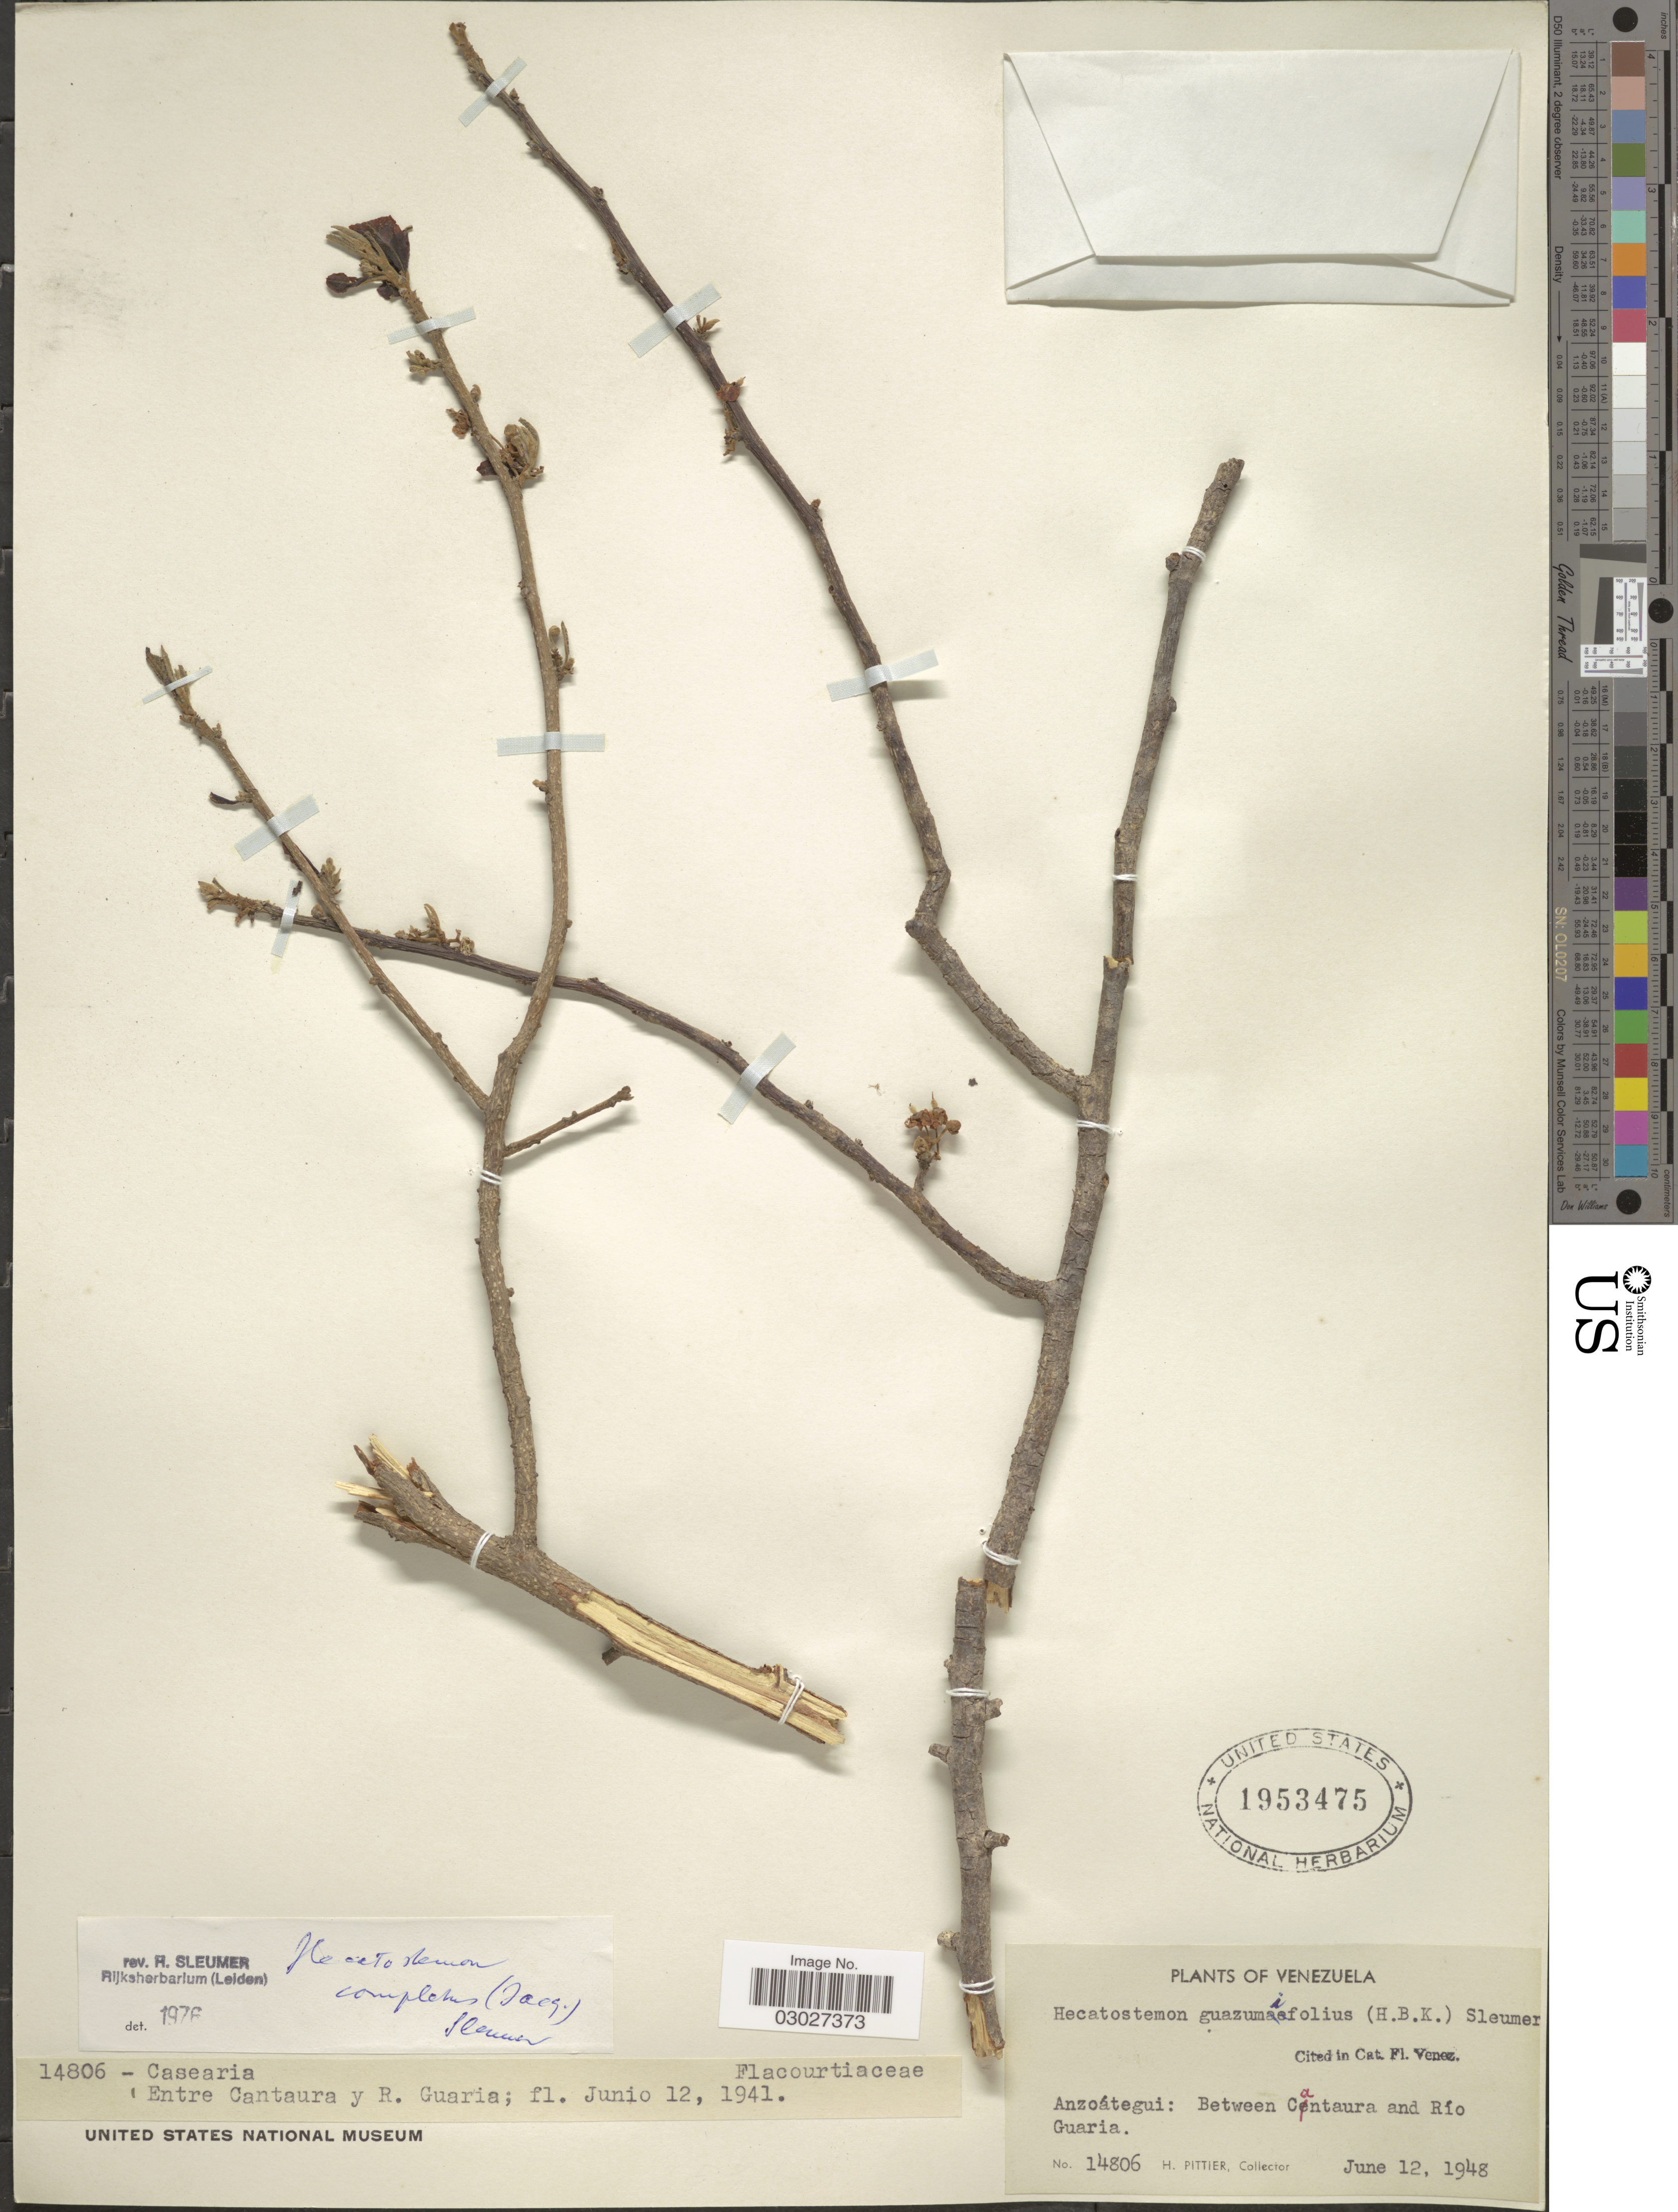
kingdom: Plantae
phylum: Tracheophyta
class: Magnoliopsida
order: Malpighiales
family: Salicaceae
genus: Casearia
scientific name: Casearia completa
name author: (Jacq.) T. Samar. & M.H. Alford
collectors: H. F. Pittier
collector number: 14806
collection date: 1948-06-12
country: Venezuela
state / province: Anzoategui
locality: Between Cantaura and Río Guaria.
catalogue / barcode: US 1953475